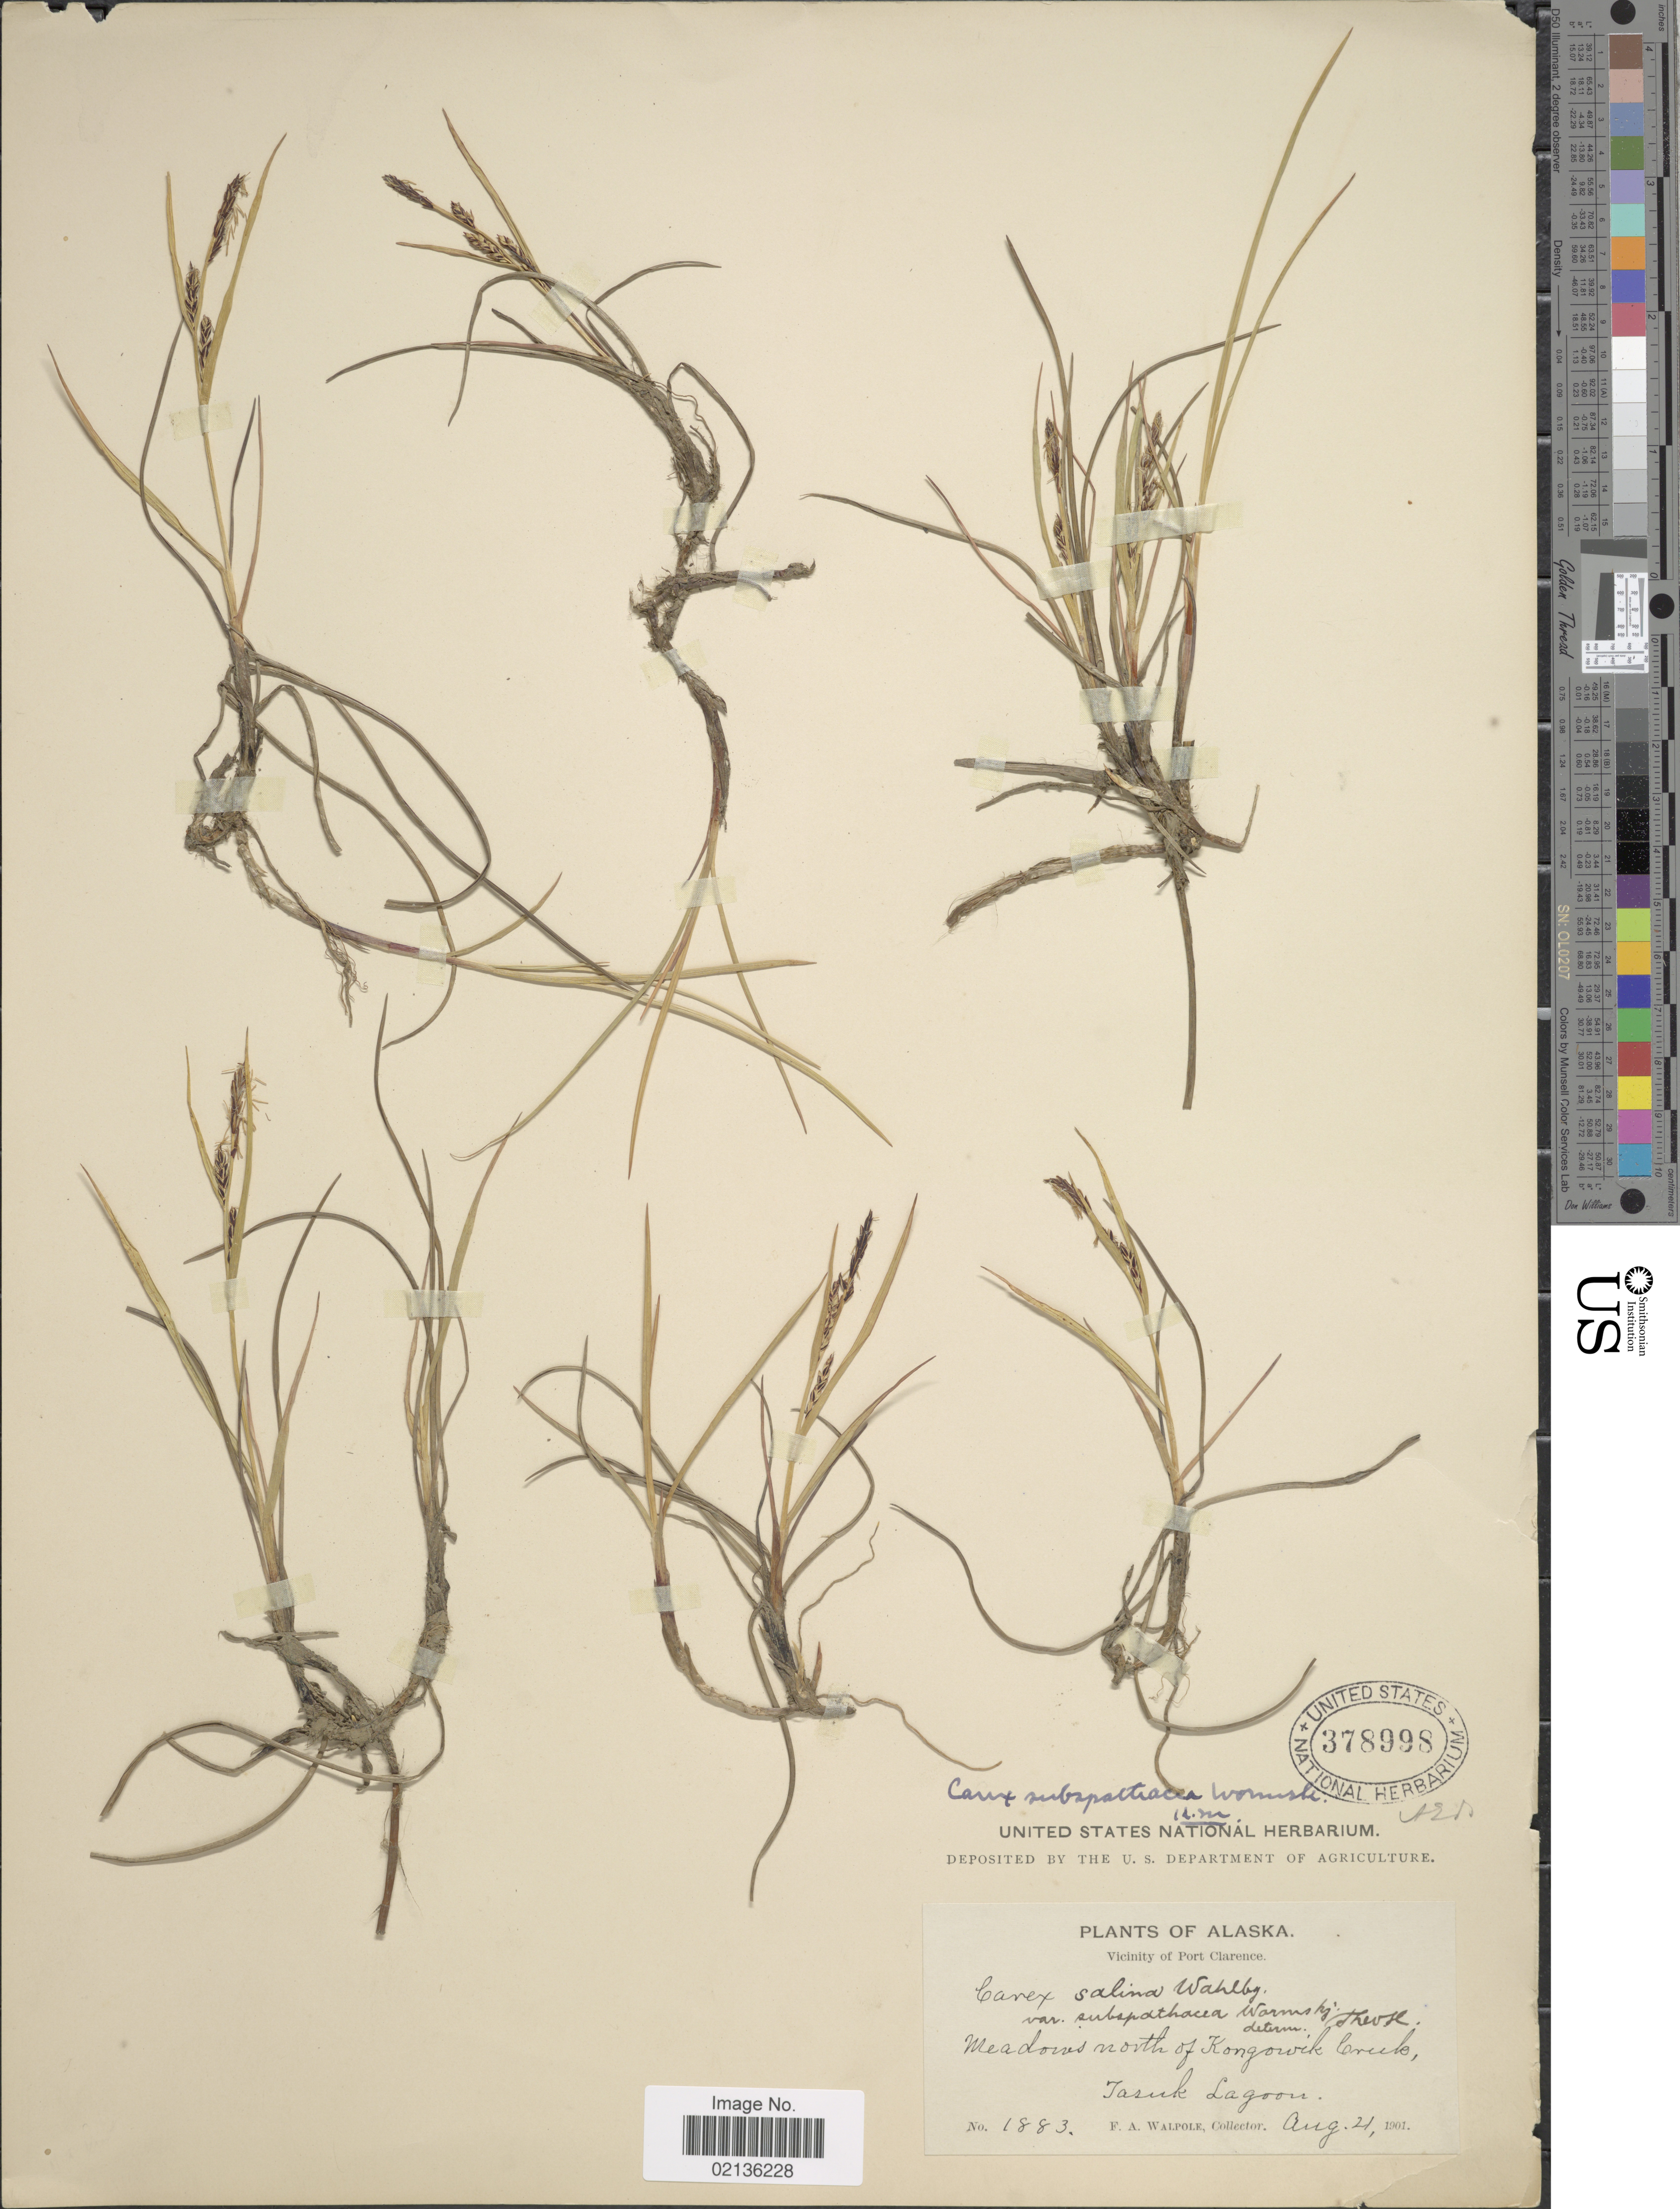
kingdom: Plantae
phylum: Tracheophyta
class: Liliopsida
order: Poales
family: Cyperaceae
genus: Carex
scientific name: Carex subspathacea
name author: Wormsk. ex Hornem.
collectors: F. Walpole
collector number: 1883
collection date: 1901-08-21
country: United States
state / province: Alaska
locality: Vicinity of Port Clarence. Meadows north of Kongowik Creek, Tasuk Lagoon.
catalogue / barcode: US 378998